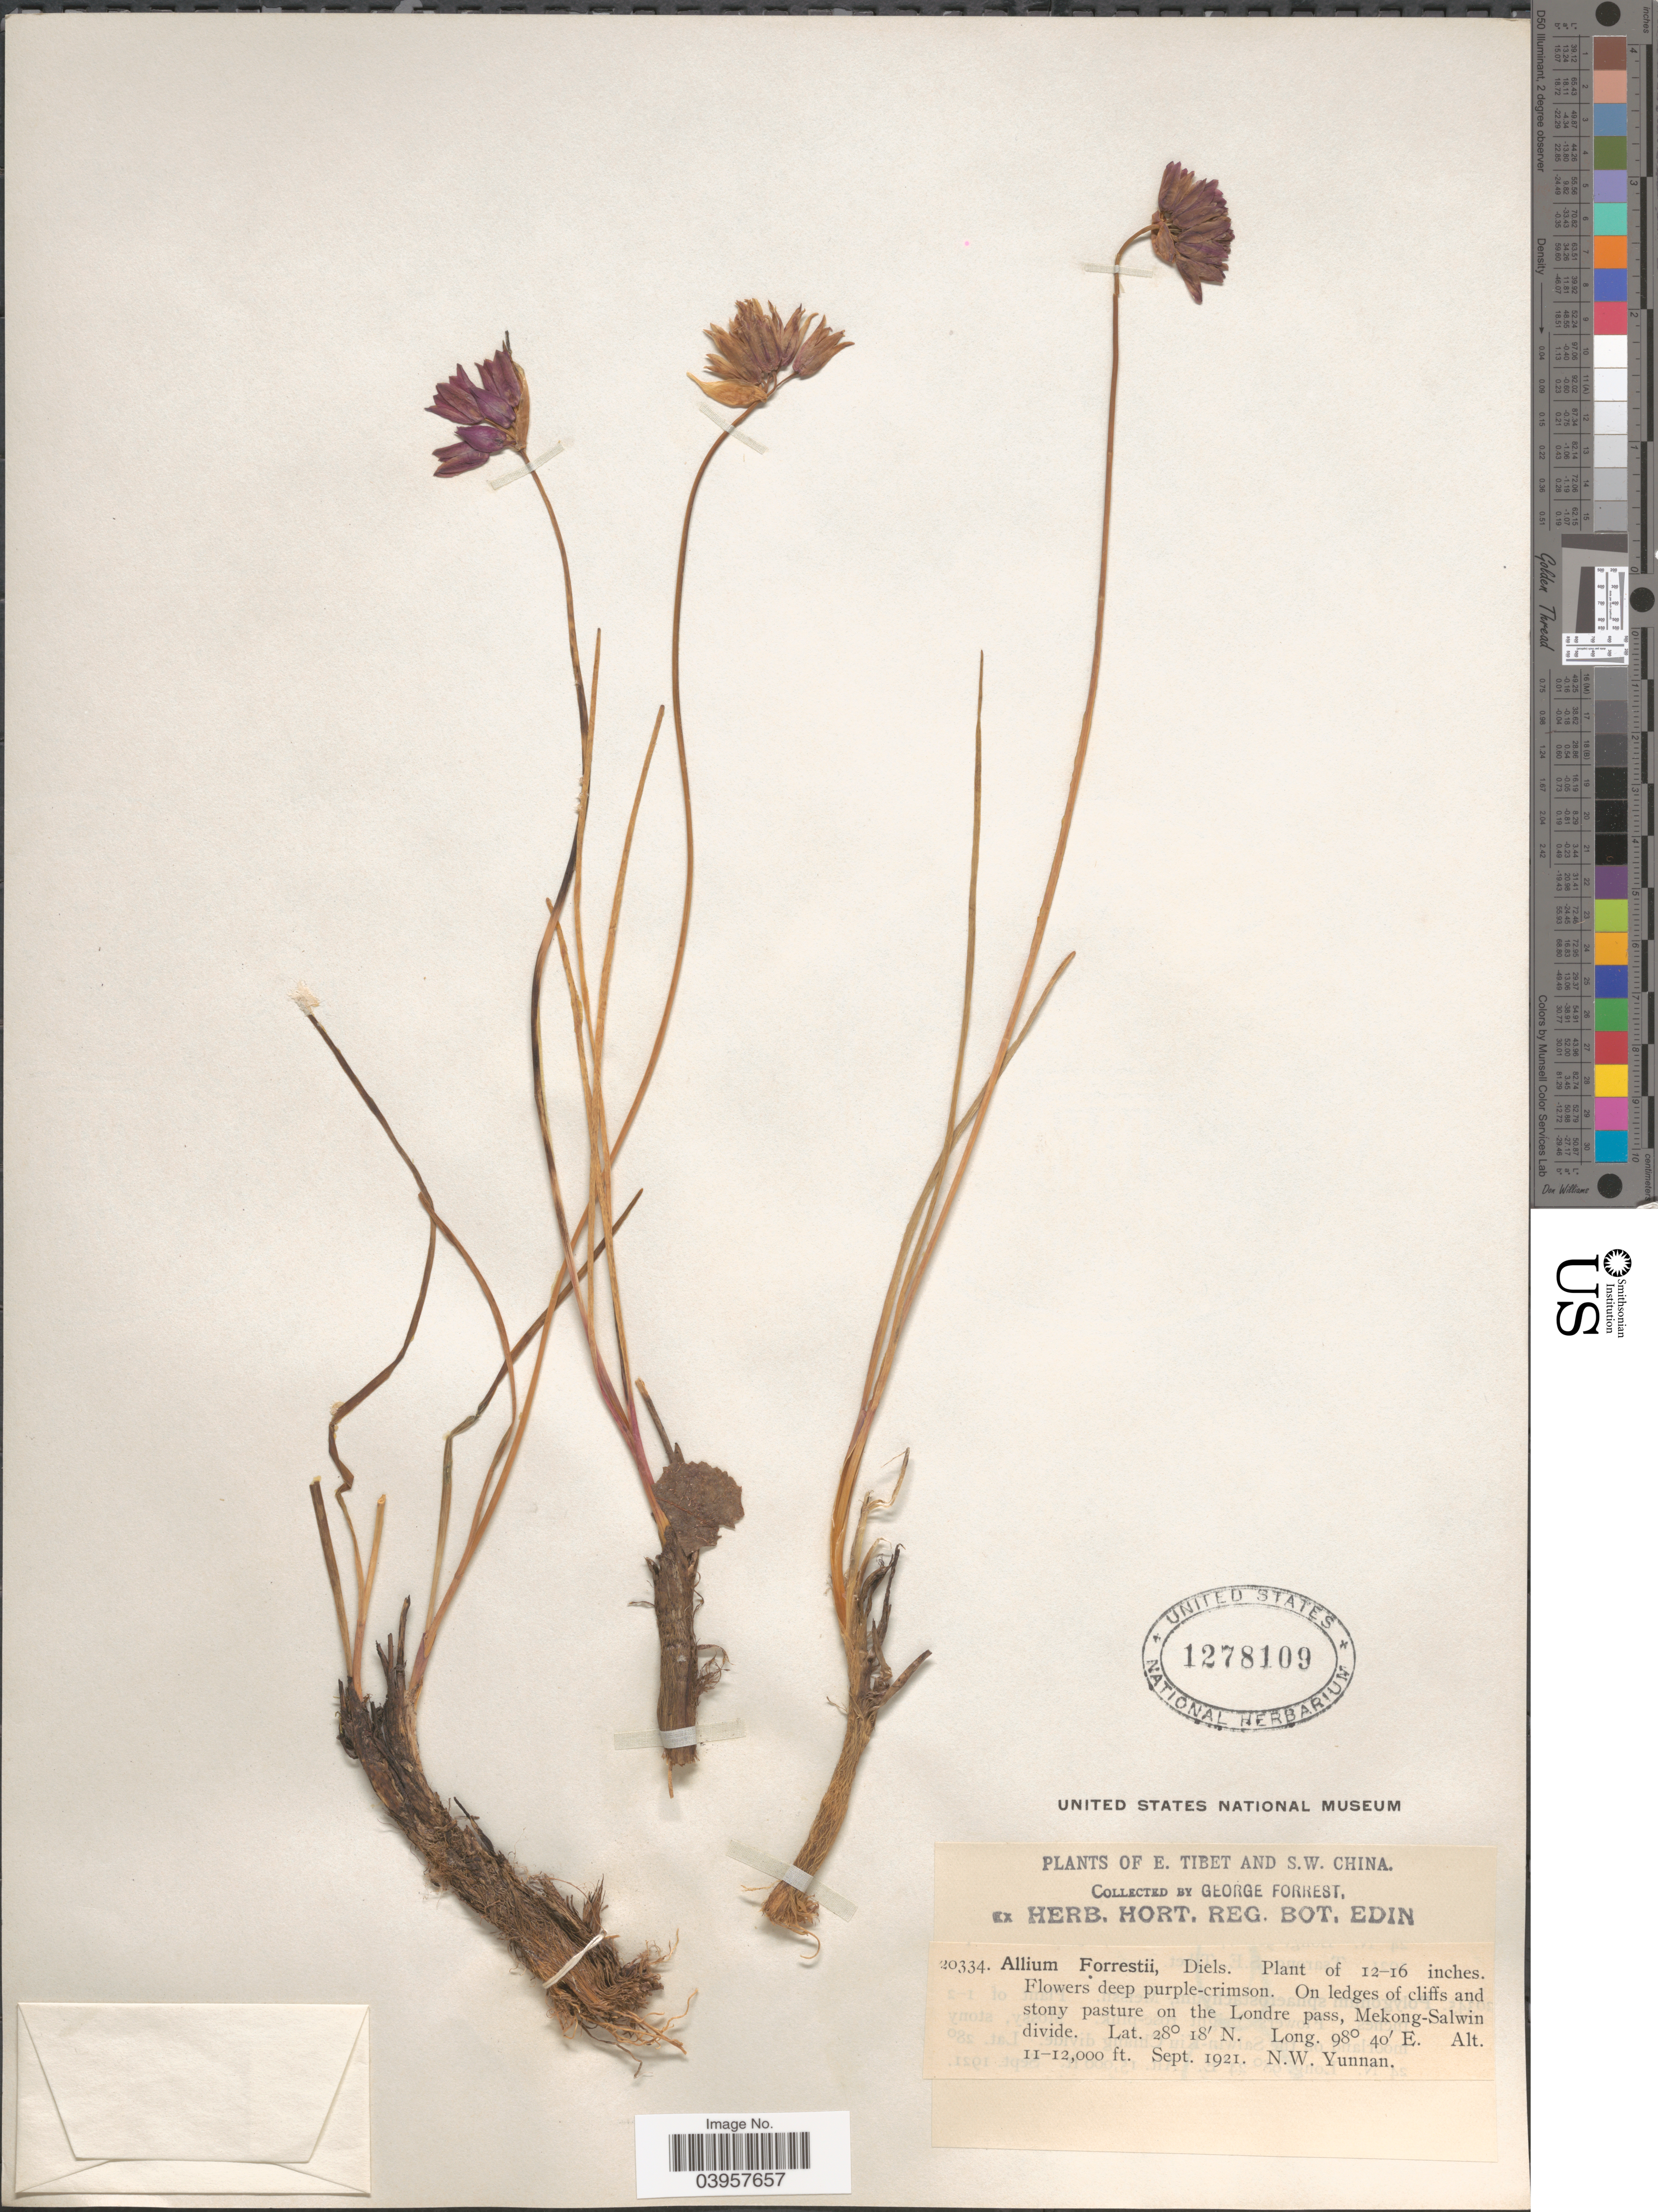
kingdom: Plantae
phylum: Tracheophyta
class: Liliopsida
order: Asparagales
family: Amaryllidaceae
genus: Allium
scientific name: Allium forrestii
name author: Diels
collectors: G. Forrest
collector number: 20334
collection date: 1921-09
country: China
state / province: Yunnan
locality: S.W. China. On ledges of cliffs and stony pasture on the Londre pass, Mekong-Salwin divide. N.W. Yunnan.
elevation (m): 3353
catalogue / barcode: US 1278109